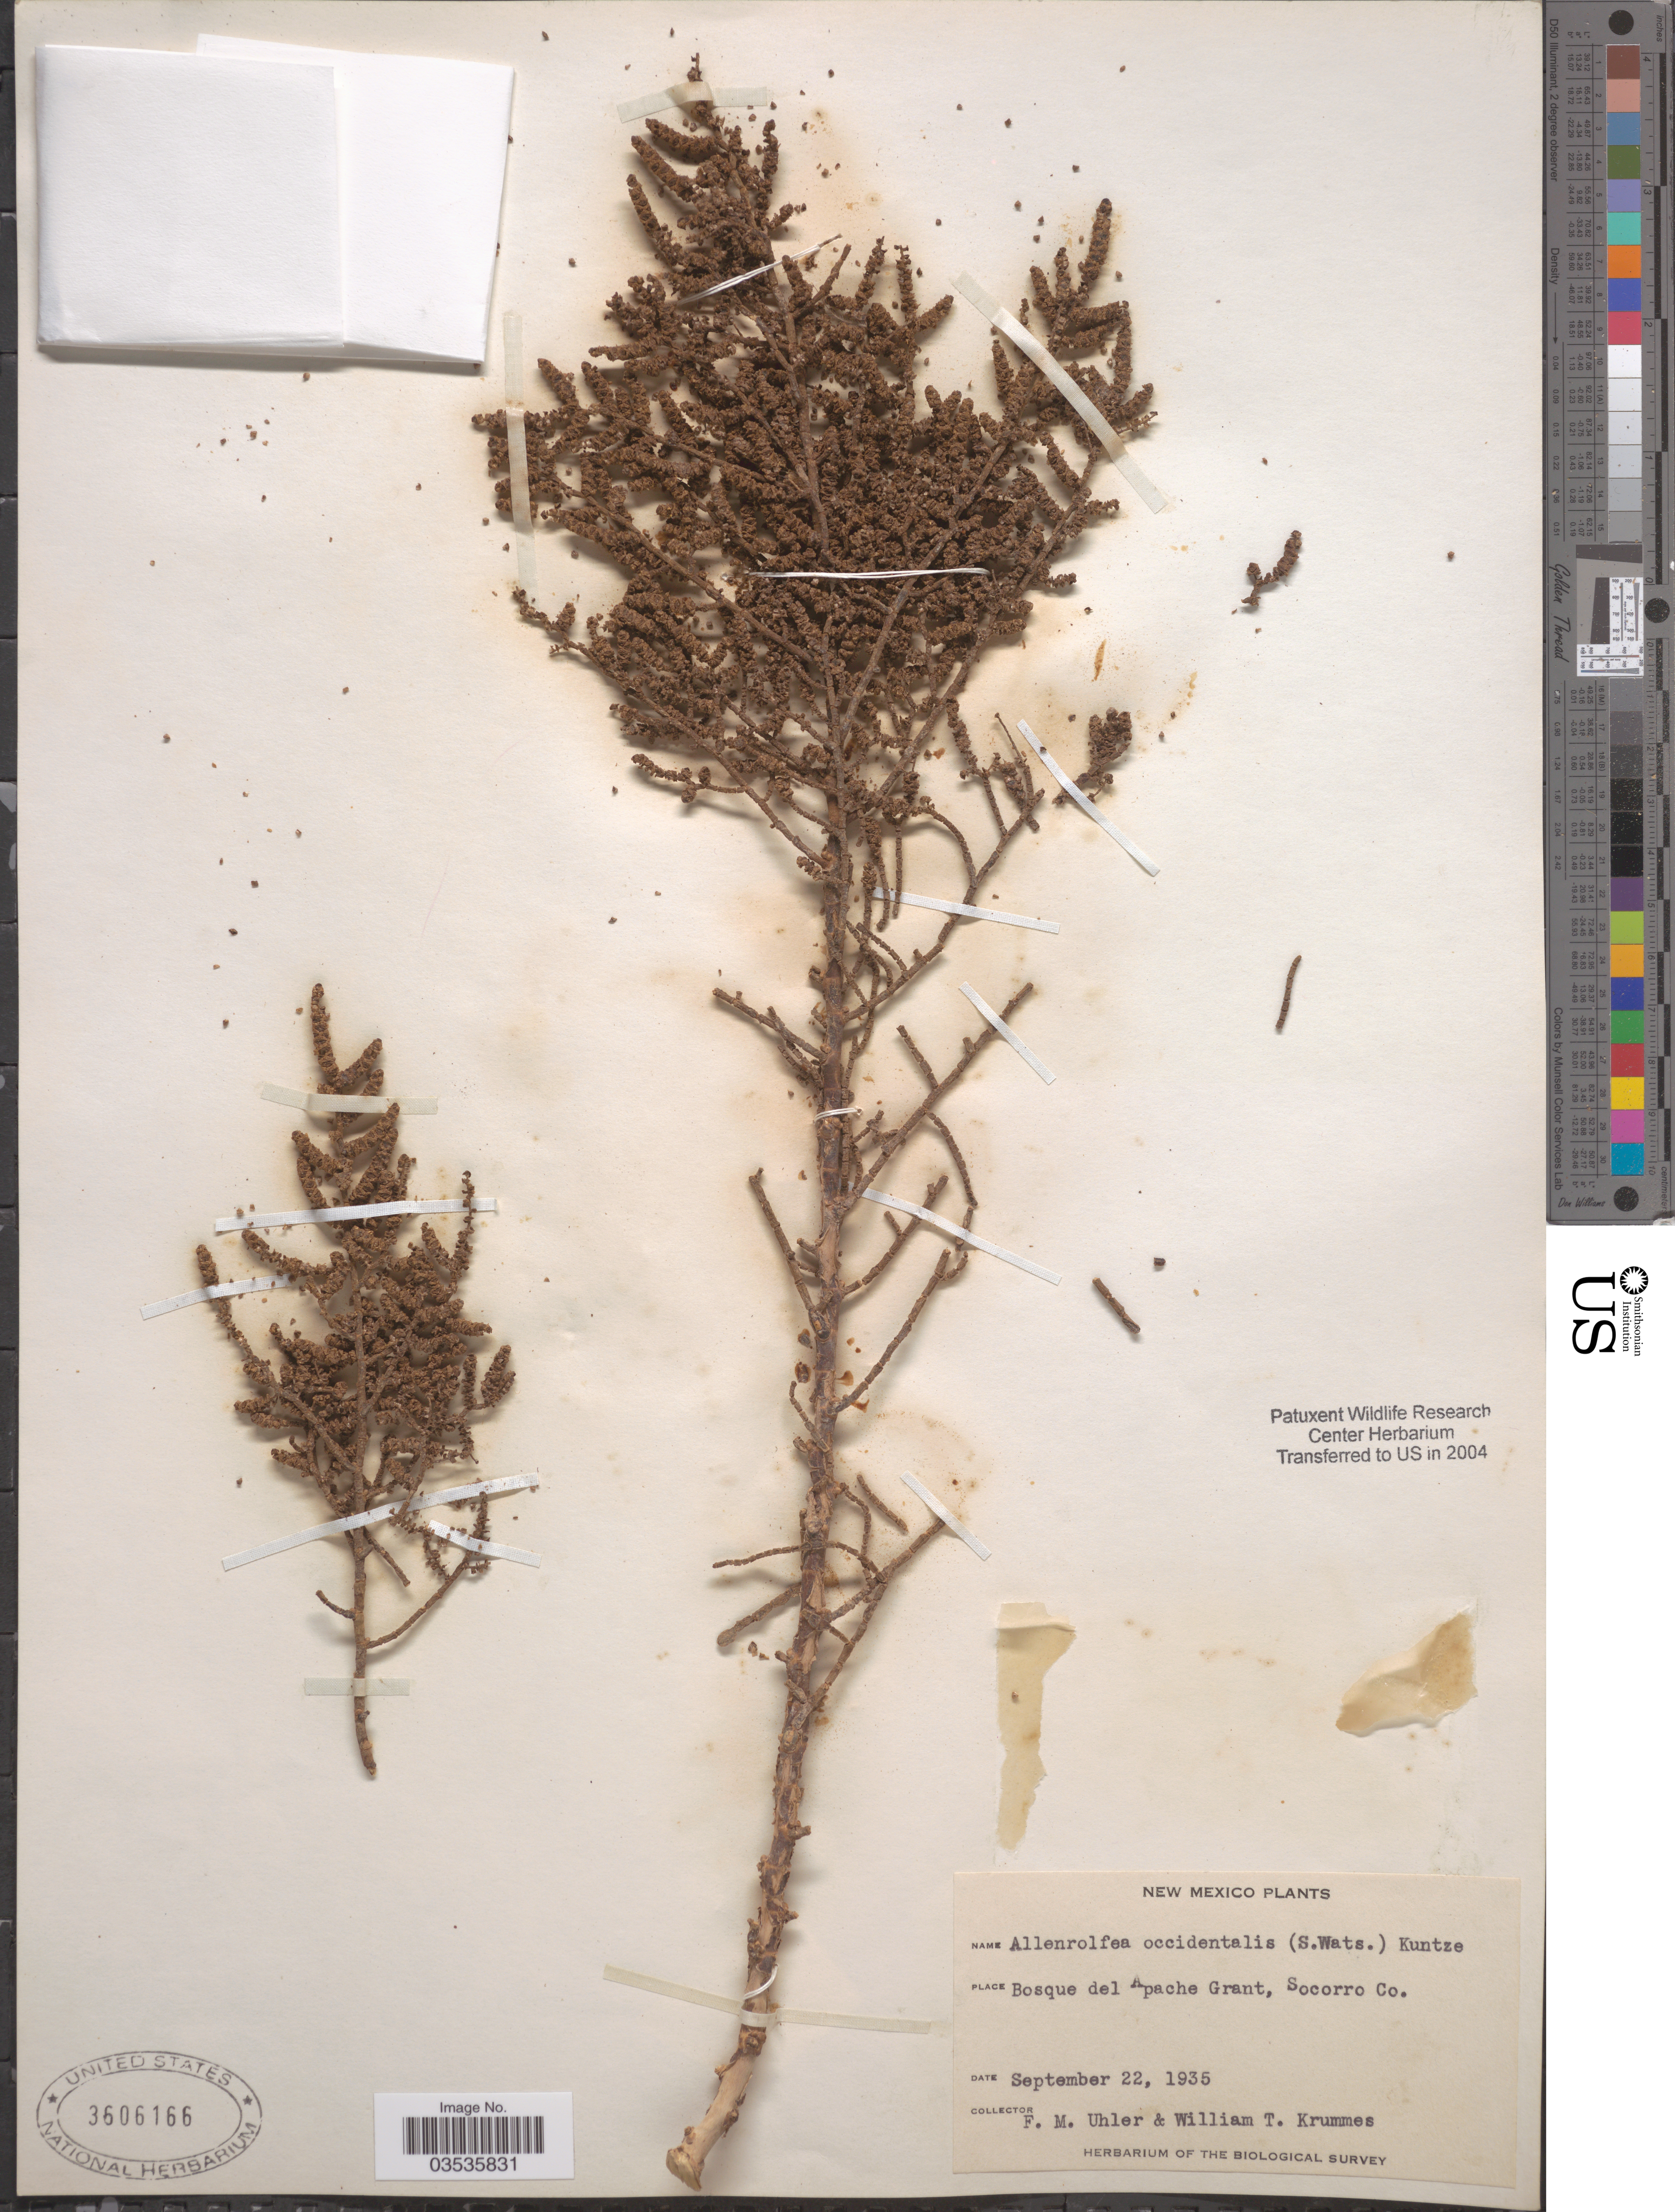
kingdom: Plantae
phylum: Tracheophyta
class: Magnoliopsida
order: Caryophyllales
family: Amaranthaceae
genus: Allenrolfea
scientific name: Allenrolfea occidentalis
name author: (S. Watson) Kuntze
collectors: F. M. Uhler & W. Krummes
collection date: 1935-09-22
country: United States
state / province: New Mexico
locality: Bosque del Apache Grant, Socorro Co.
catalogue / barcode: US 3606166